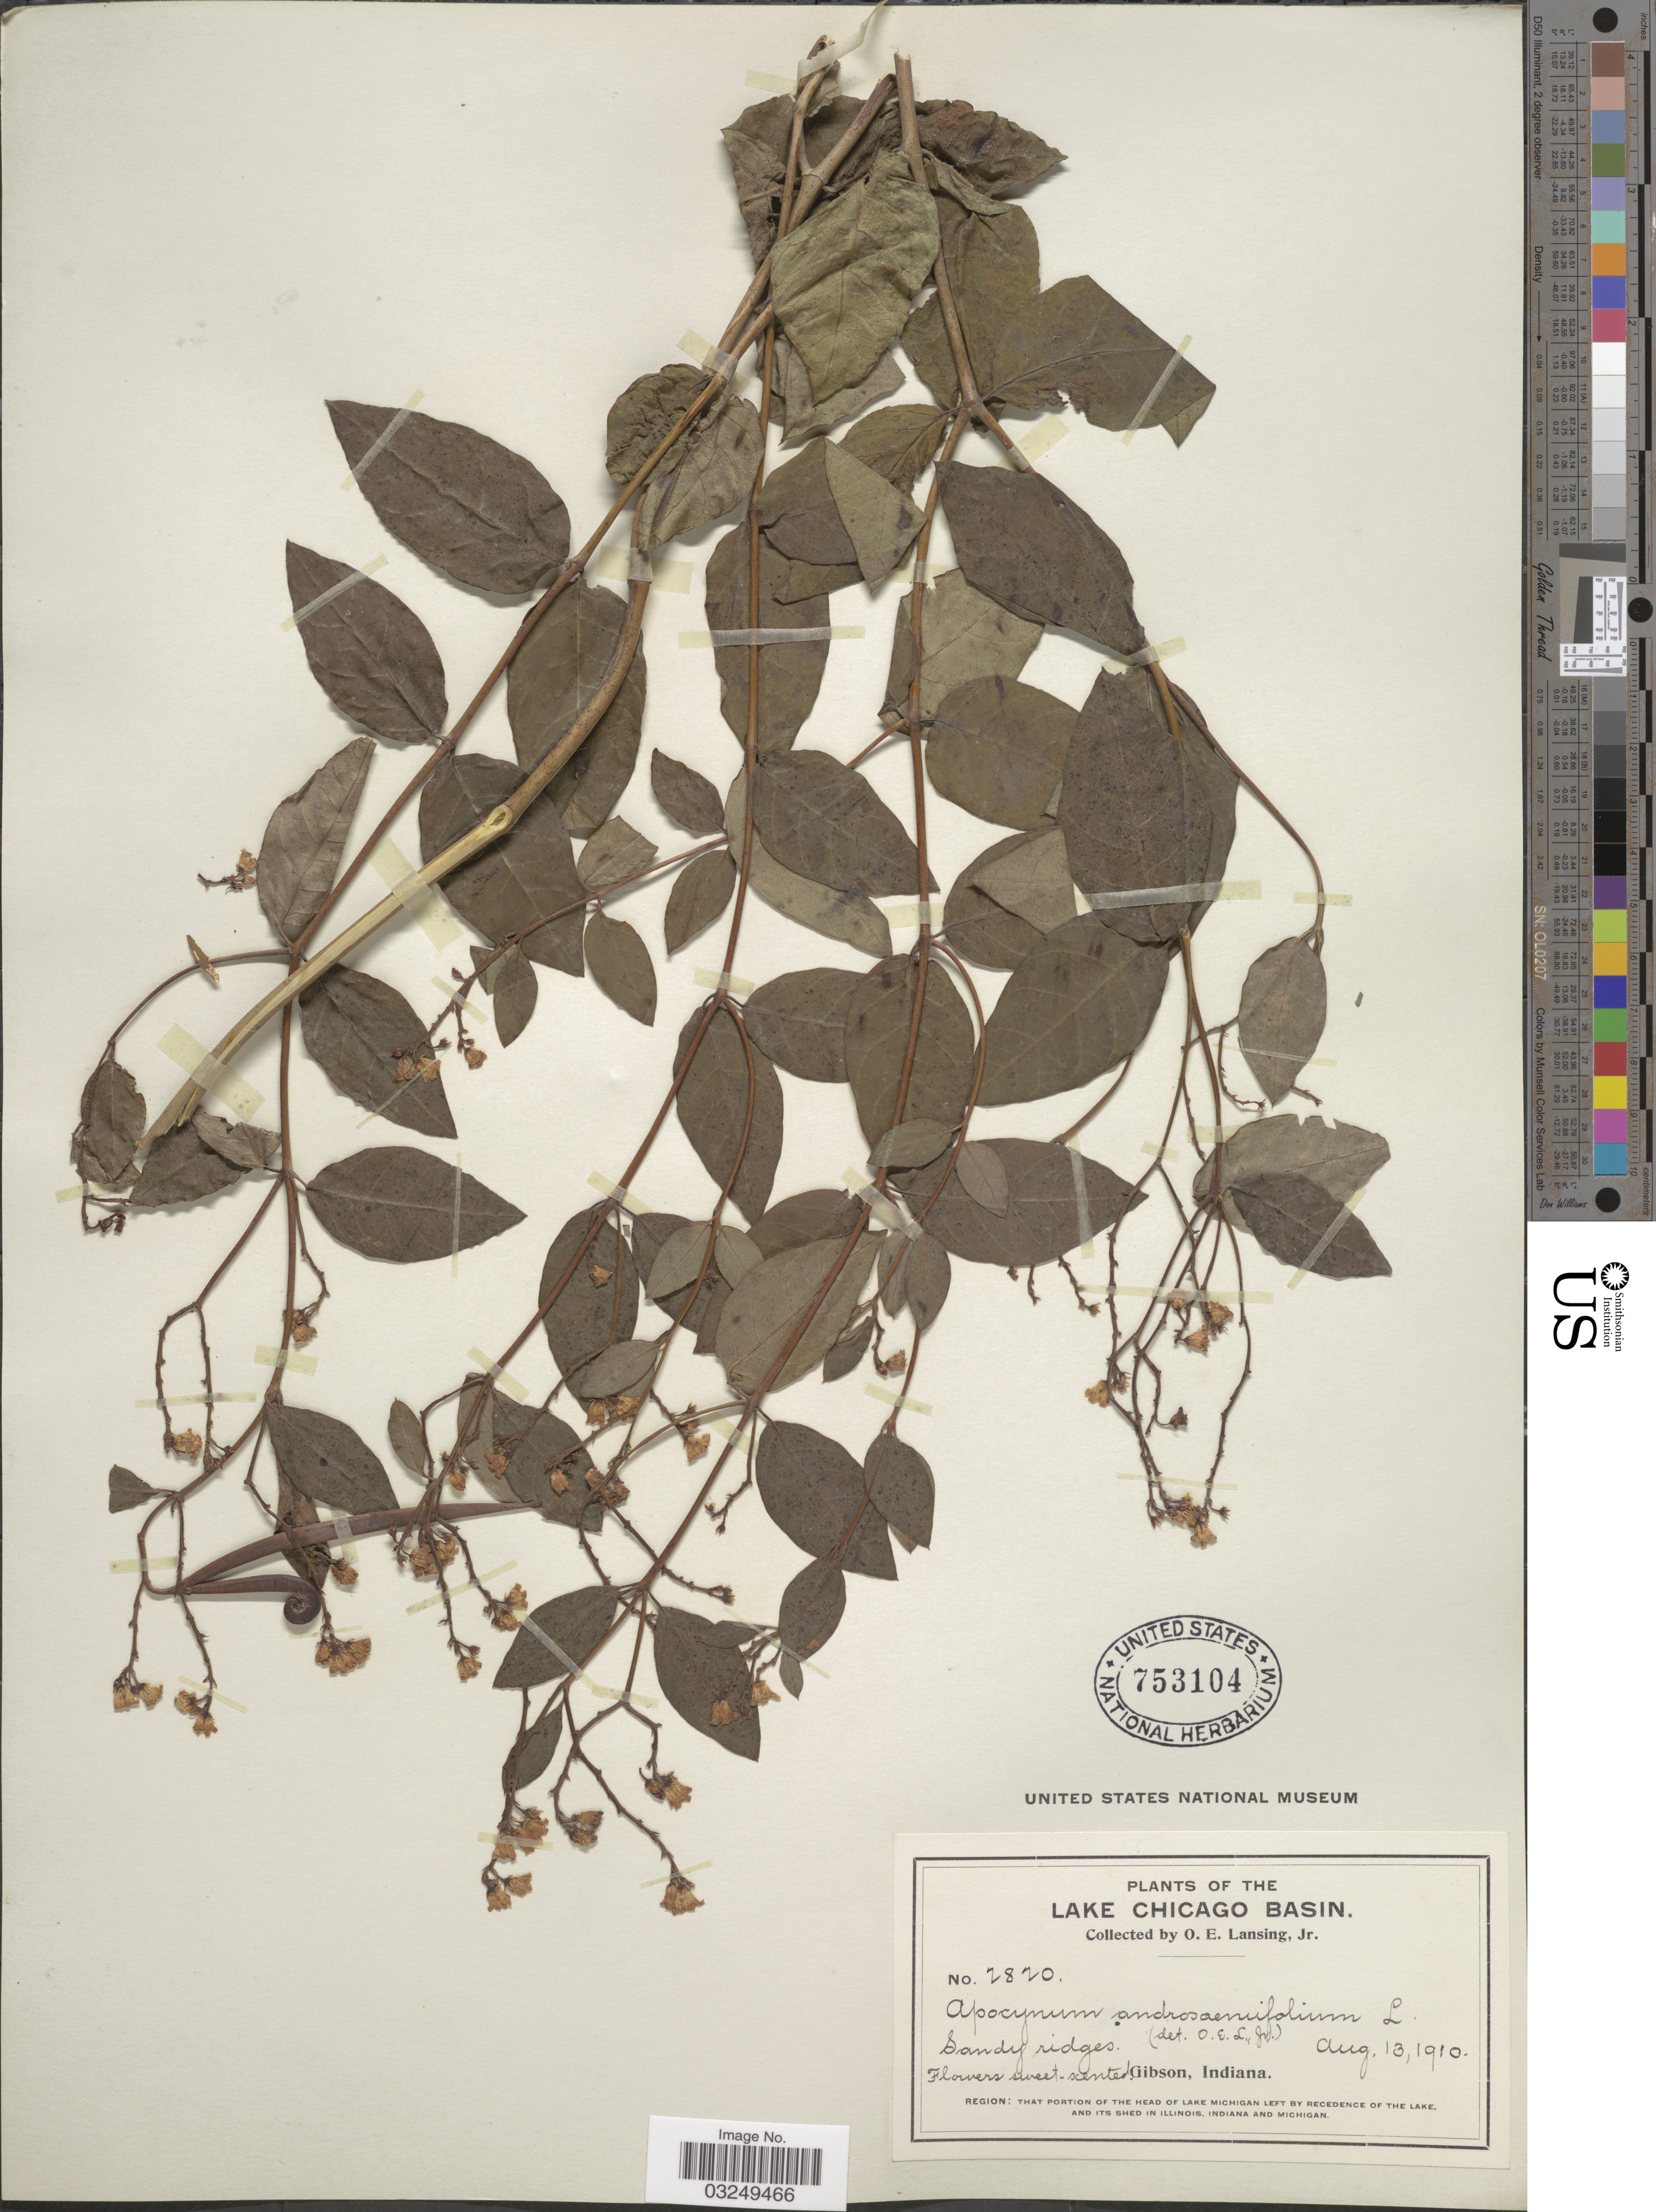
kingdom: Plantae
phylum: Tracheophyta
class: Magnoliopsida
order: Gentianales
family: Apocynaceae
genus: Apocynum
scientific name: Apocynum androsaemifolium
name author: L.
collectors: O. Lansing Jr.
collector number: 2820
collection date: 1910-08-13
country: United States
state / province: Indiana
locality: The Lake Chicago Basin. Gibson. Region: That portion of the Head of Lake Michigan left by recedence of the Lake, and its shed in Illinois, Indiana and Michigan.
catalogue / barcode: US 753104